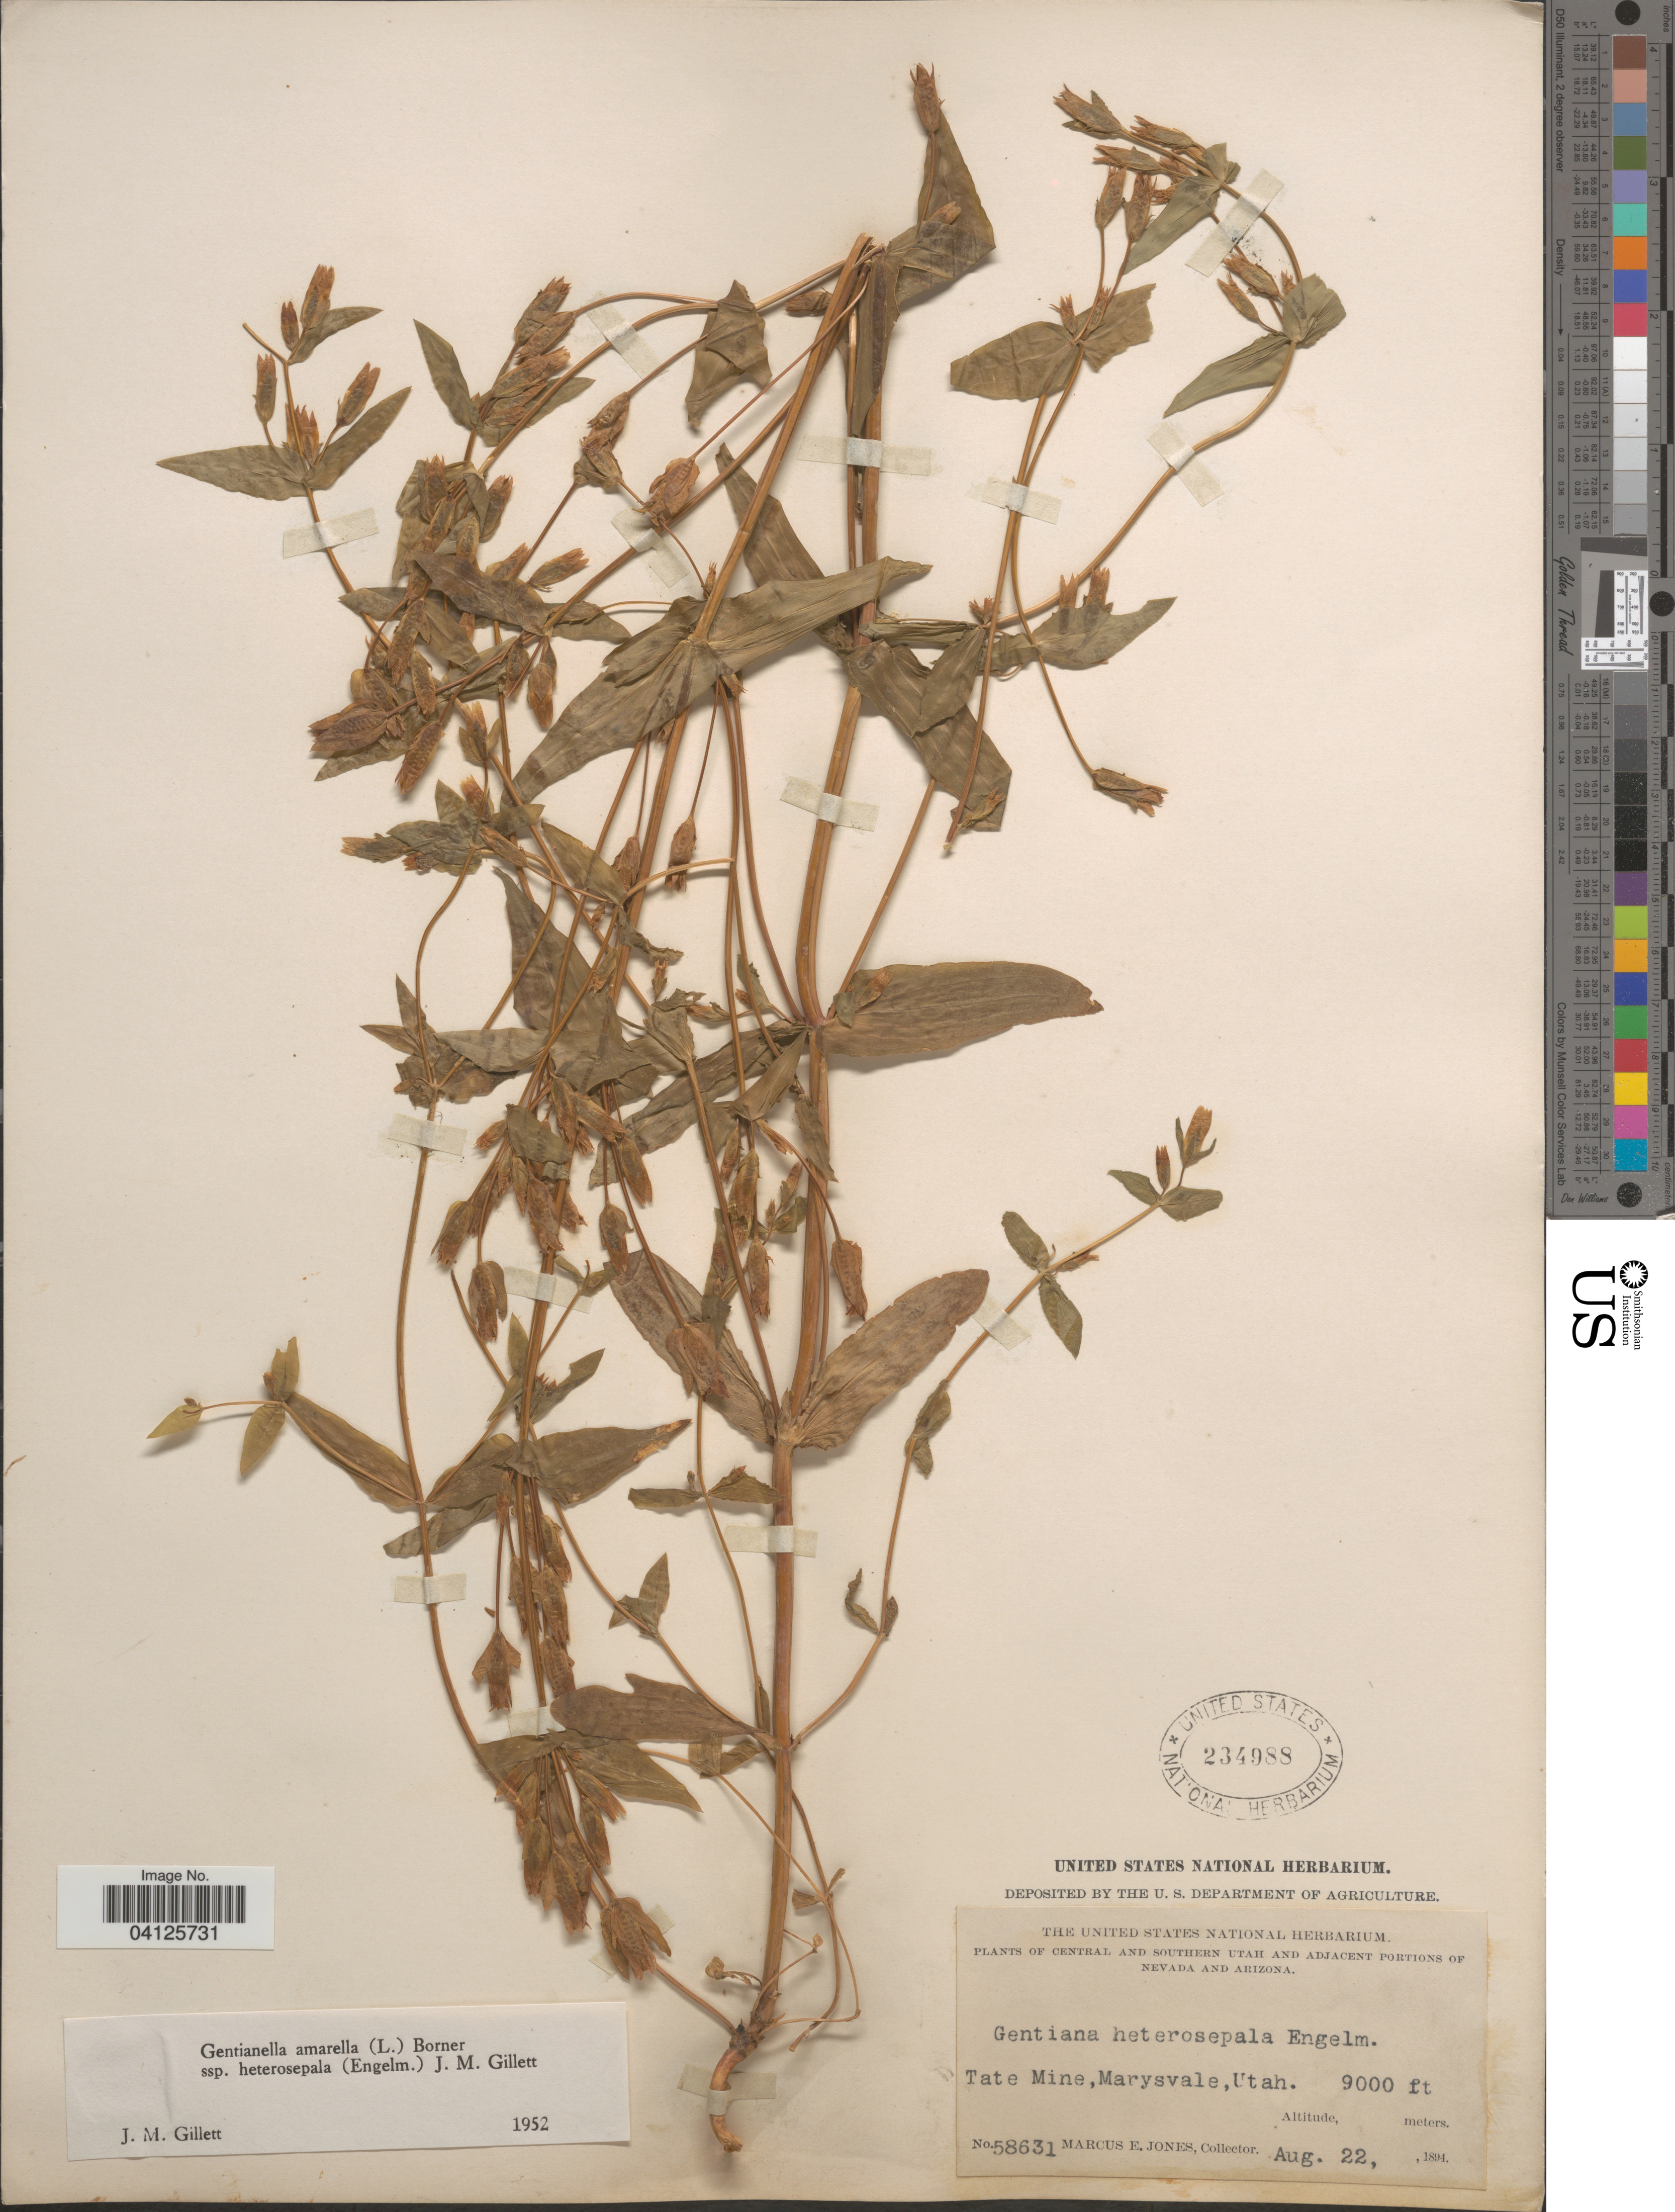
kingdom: Plantae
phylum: Tracheophyta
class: Magnoliopsida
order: Gentianales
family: Gentianaceae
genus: Gentianella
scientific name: Gentianella amarella subsp. heterosepala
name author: (Engelm.) J.M. Gillet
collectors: M. E. Jones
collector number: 58631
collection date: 1894-08-22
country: United States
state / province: Utah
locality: Tate Mine, Marysvale. Central and Southern Utah.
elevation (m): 2743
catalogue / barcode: US 284988